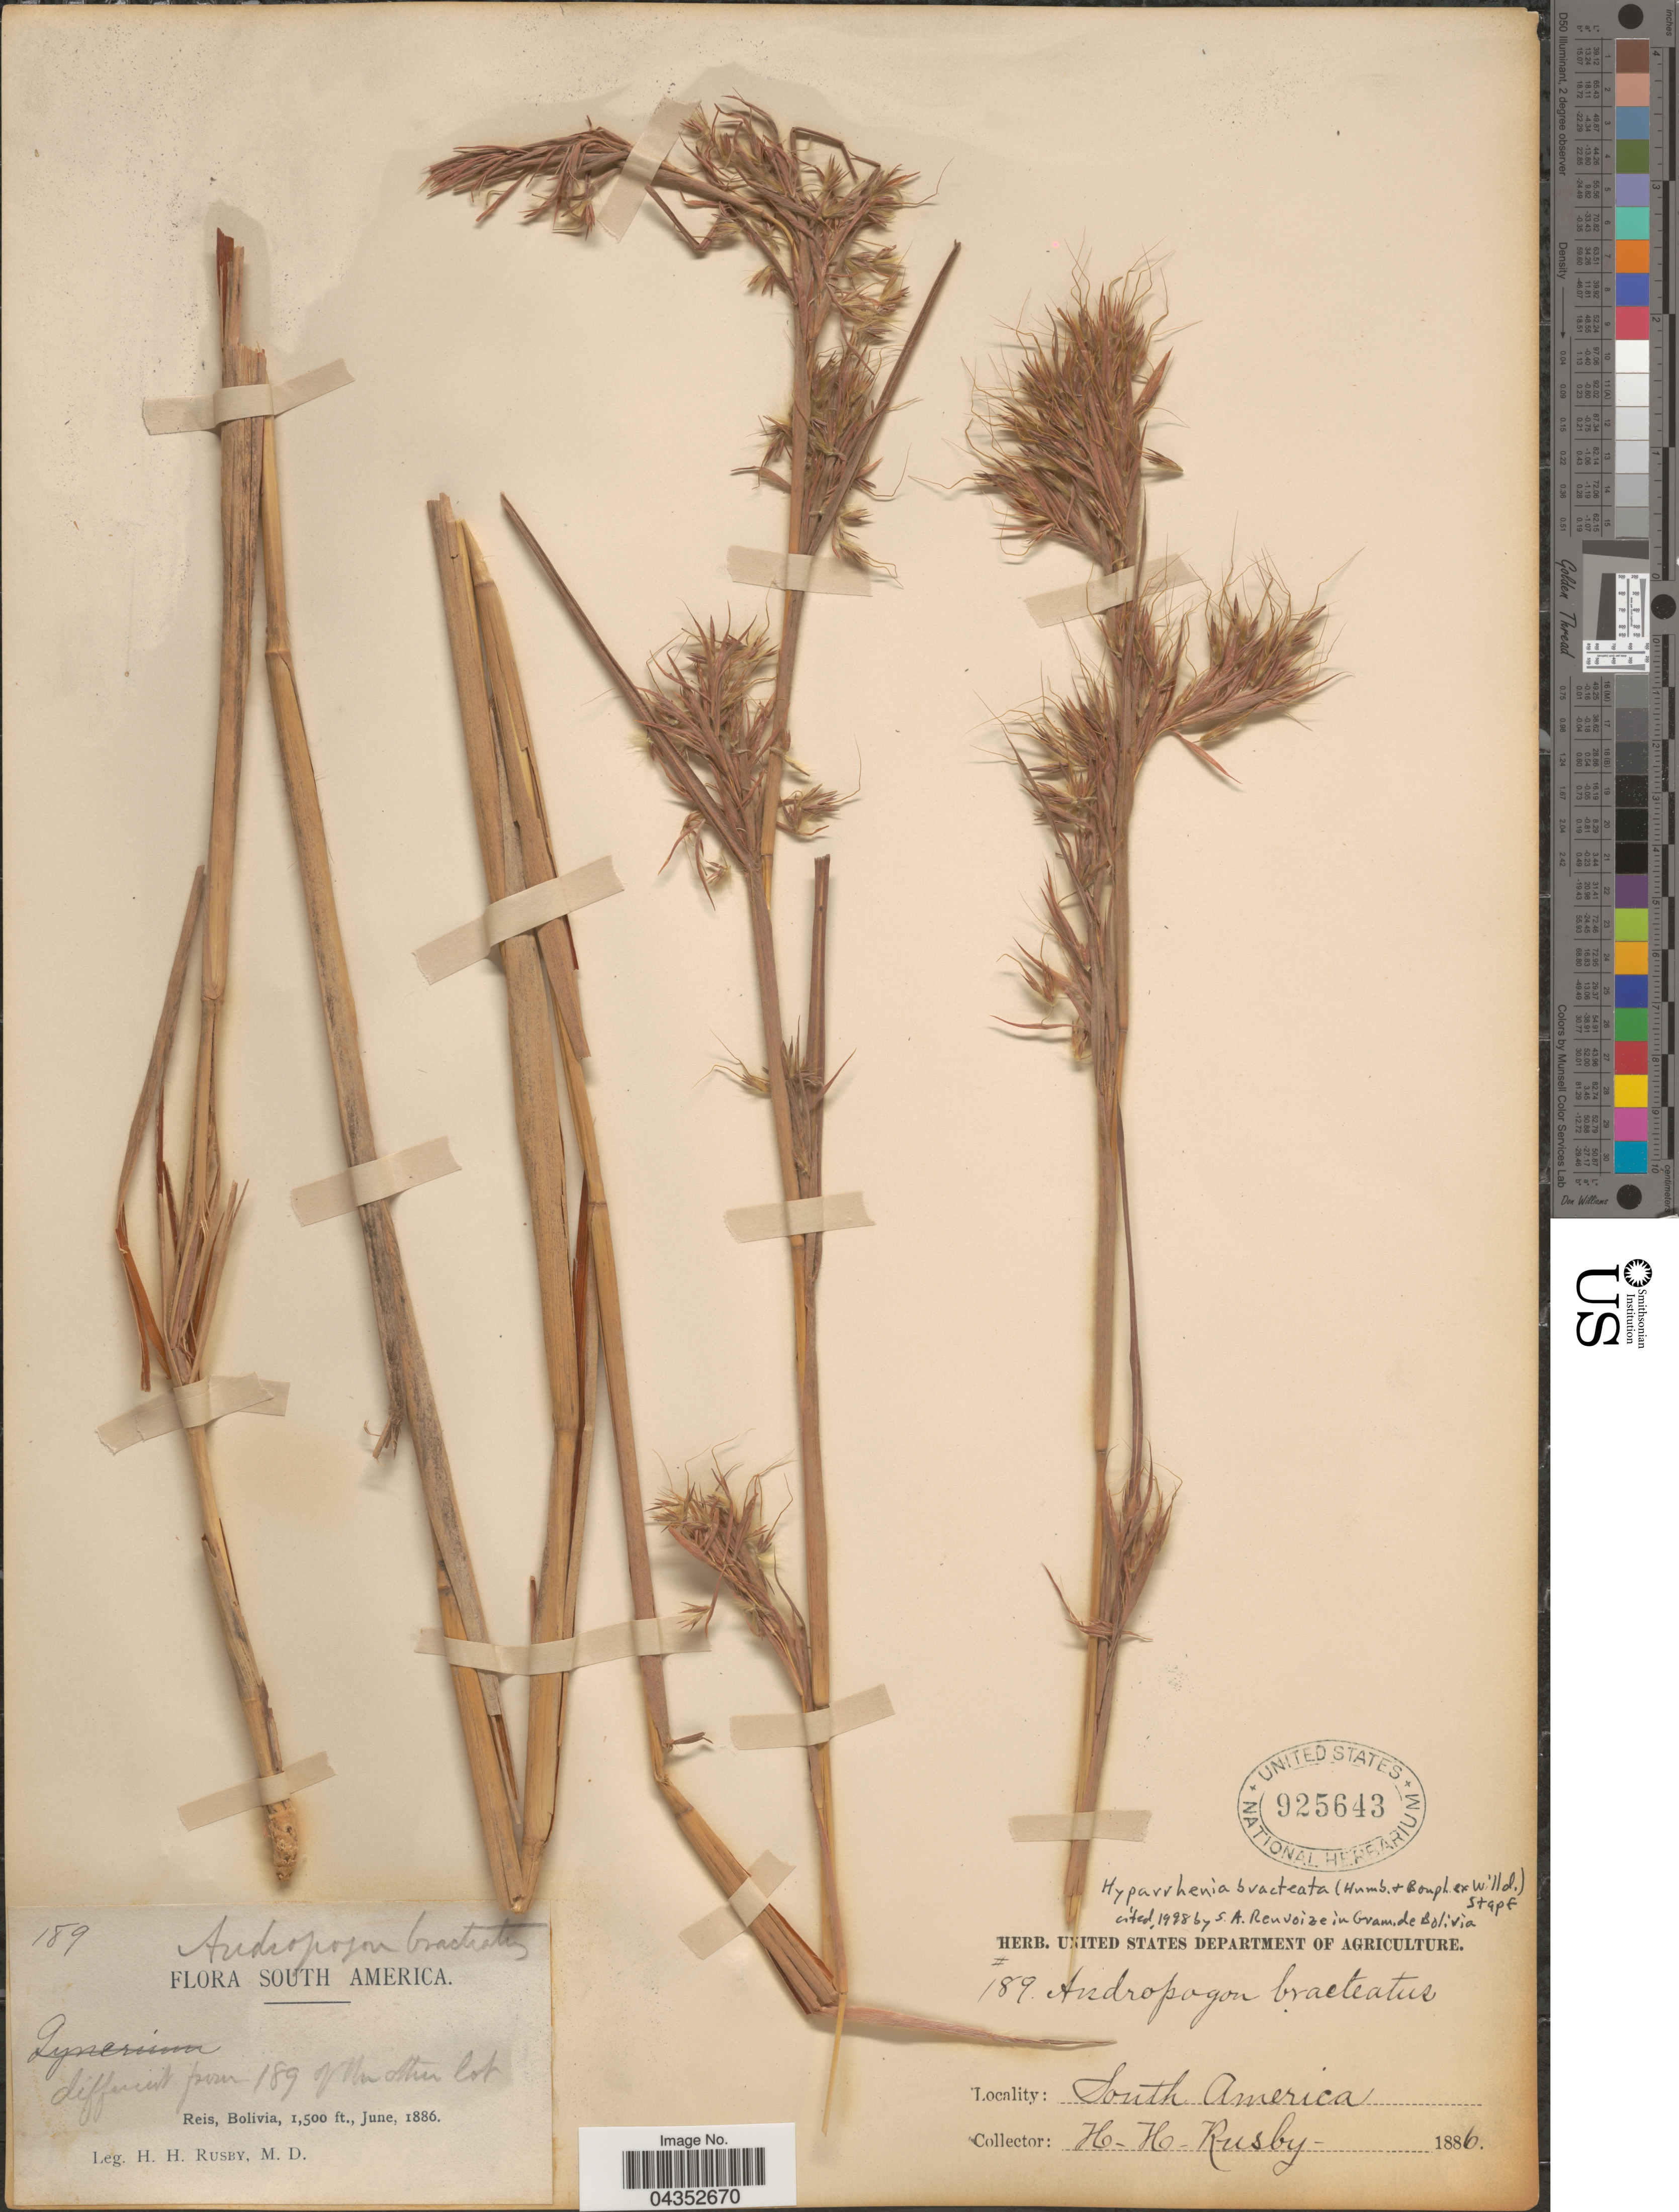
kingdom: Plantae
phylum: Tracheophyta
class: Liliopsida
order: Poales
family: Poaceae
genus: Hyparrhenia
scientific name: Hyparrhenia bracteata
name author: (Humb. & Bonpl.) Stapf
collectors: H. H. Rusby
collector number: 189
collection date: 1886-06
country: Bolivia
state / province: Pando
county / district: Nicolas Suarez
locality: Reis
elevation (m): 457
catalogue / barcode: US 925643